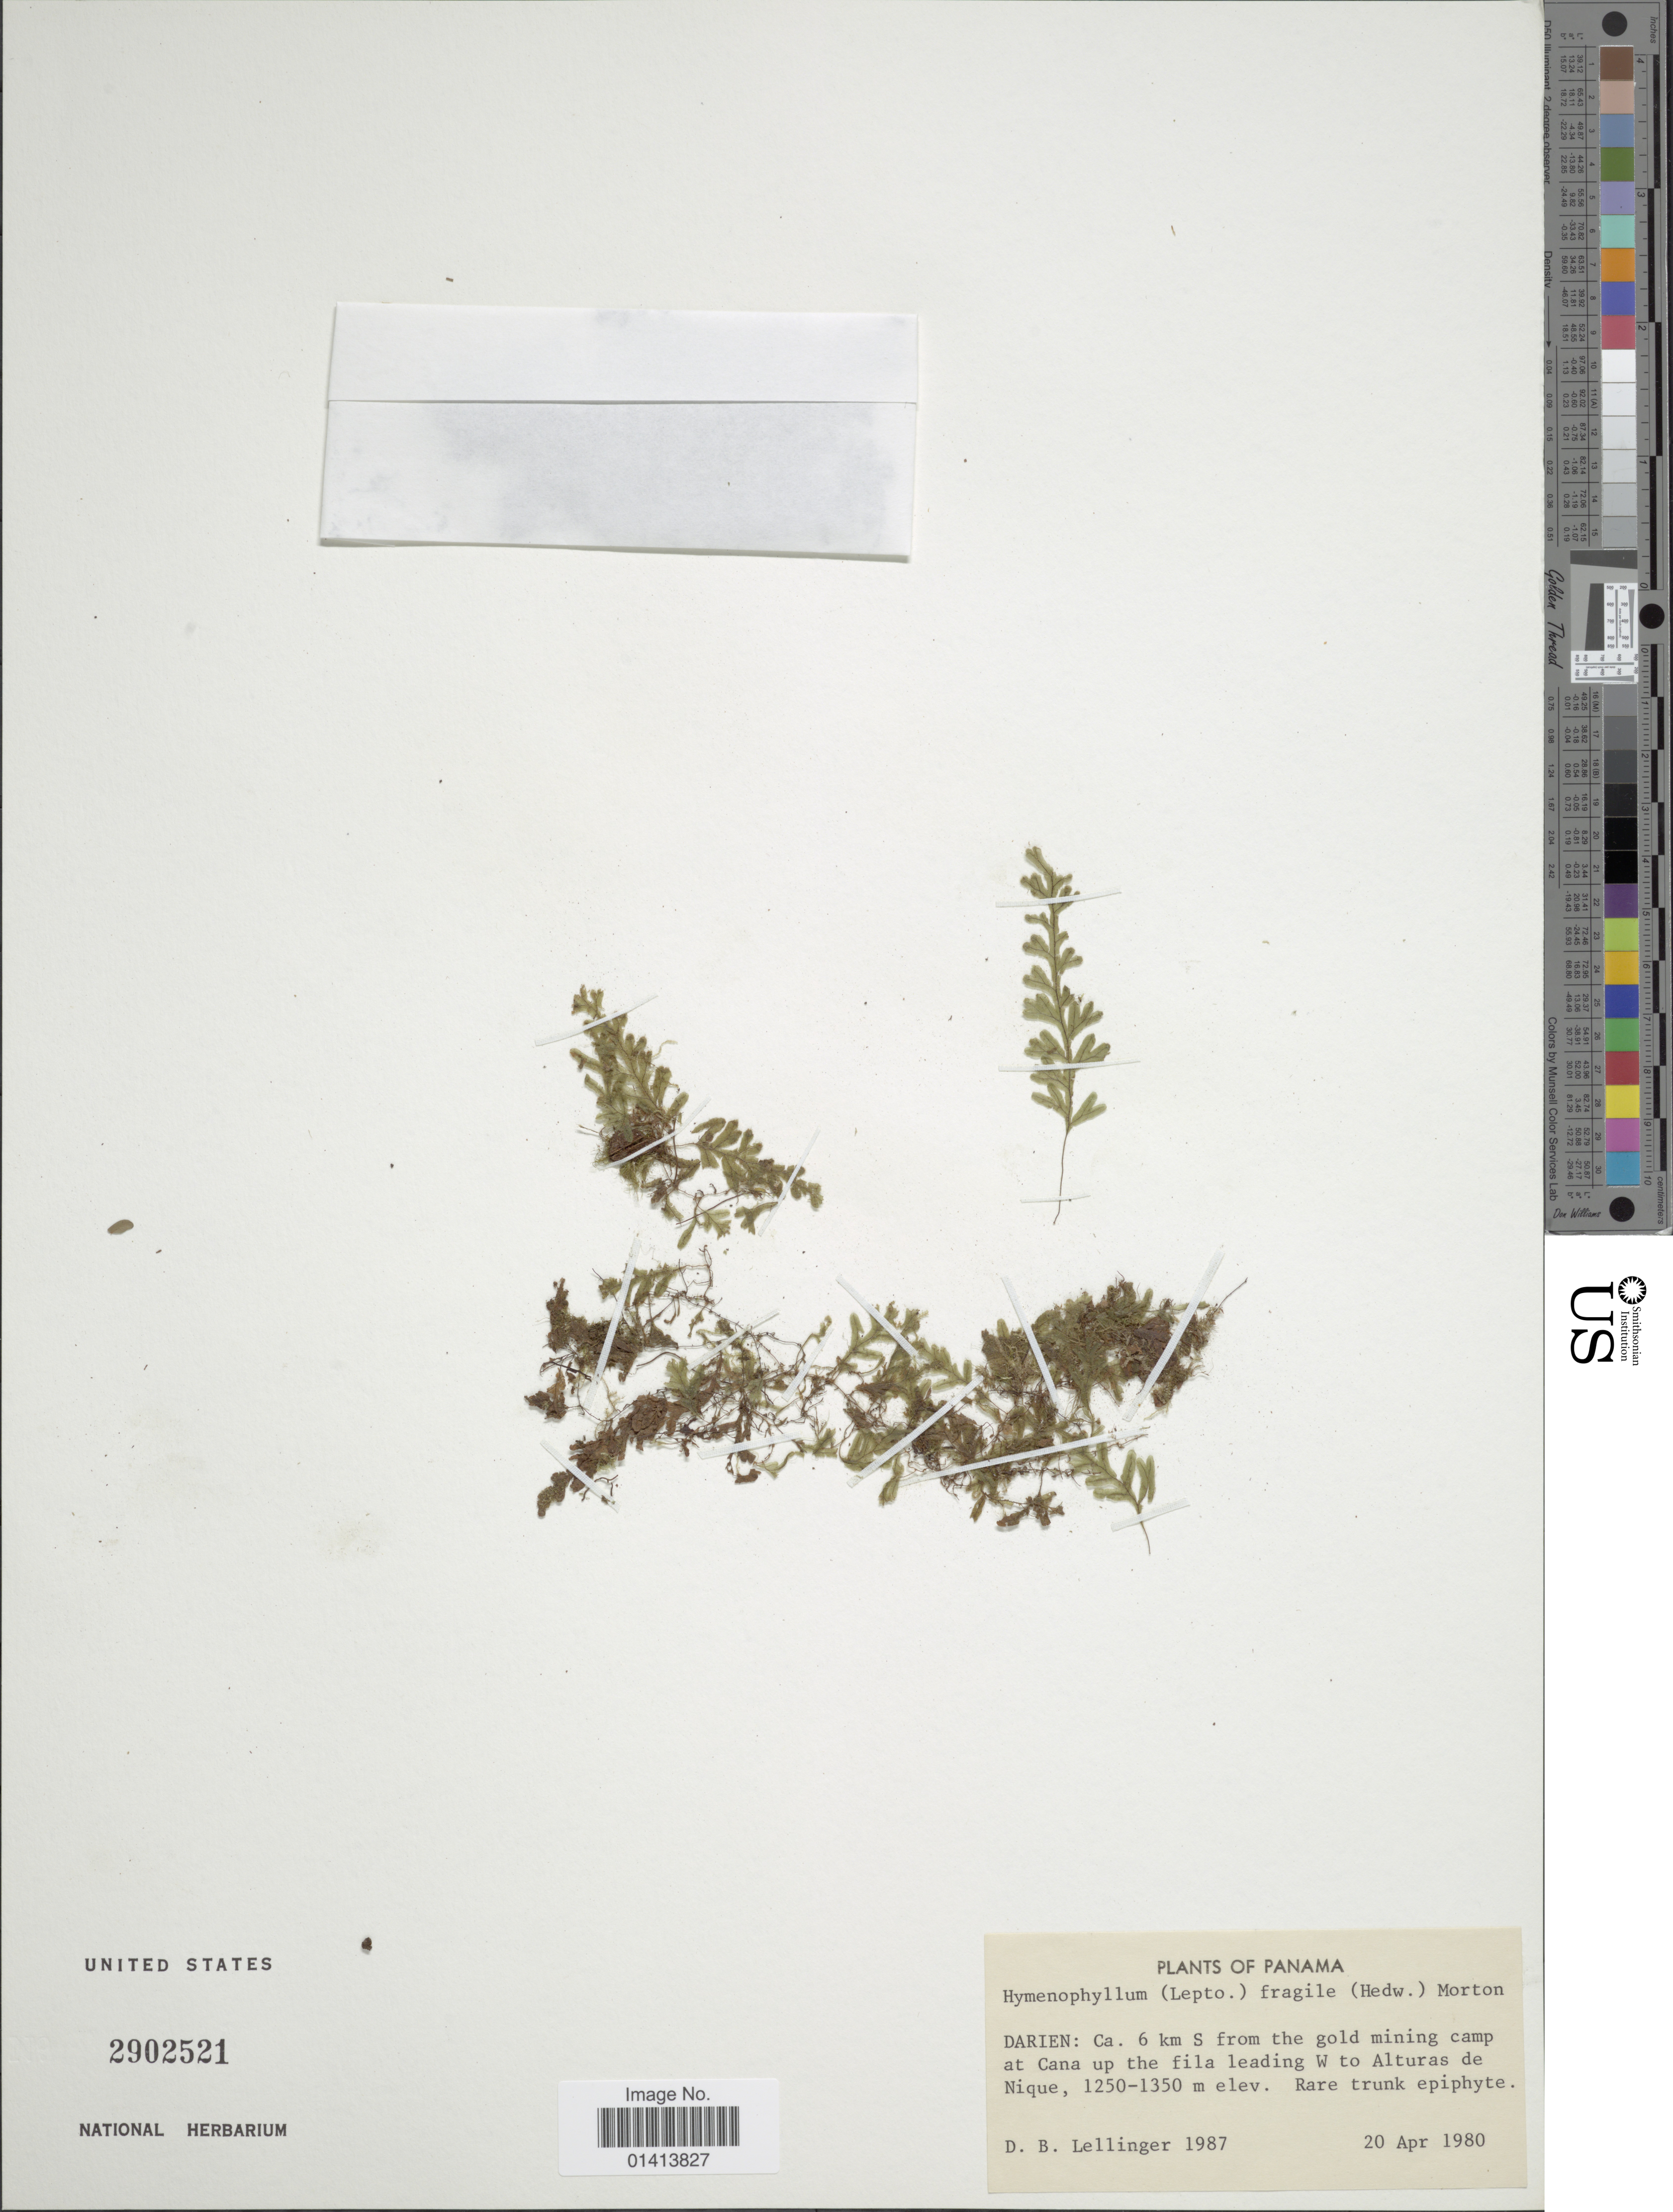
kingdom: Plantae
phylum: Tracheophyta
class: Polypodiopsida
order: Hymenophyllales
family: Hymenophyllaceae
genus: Hymenophyllum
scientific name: Hymenophyllum fragile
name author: (Hedw.) C.V. Morton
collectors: D. B. Lellinger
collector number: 1987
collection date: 1980-04-20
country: Panama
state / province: Darién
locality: Ca 6 km S from the gold mining camp at Cana up the fila leading W to Alturas de Nique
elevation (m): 1250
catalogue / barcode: US 2902521